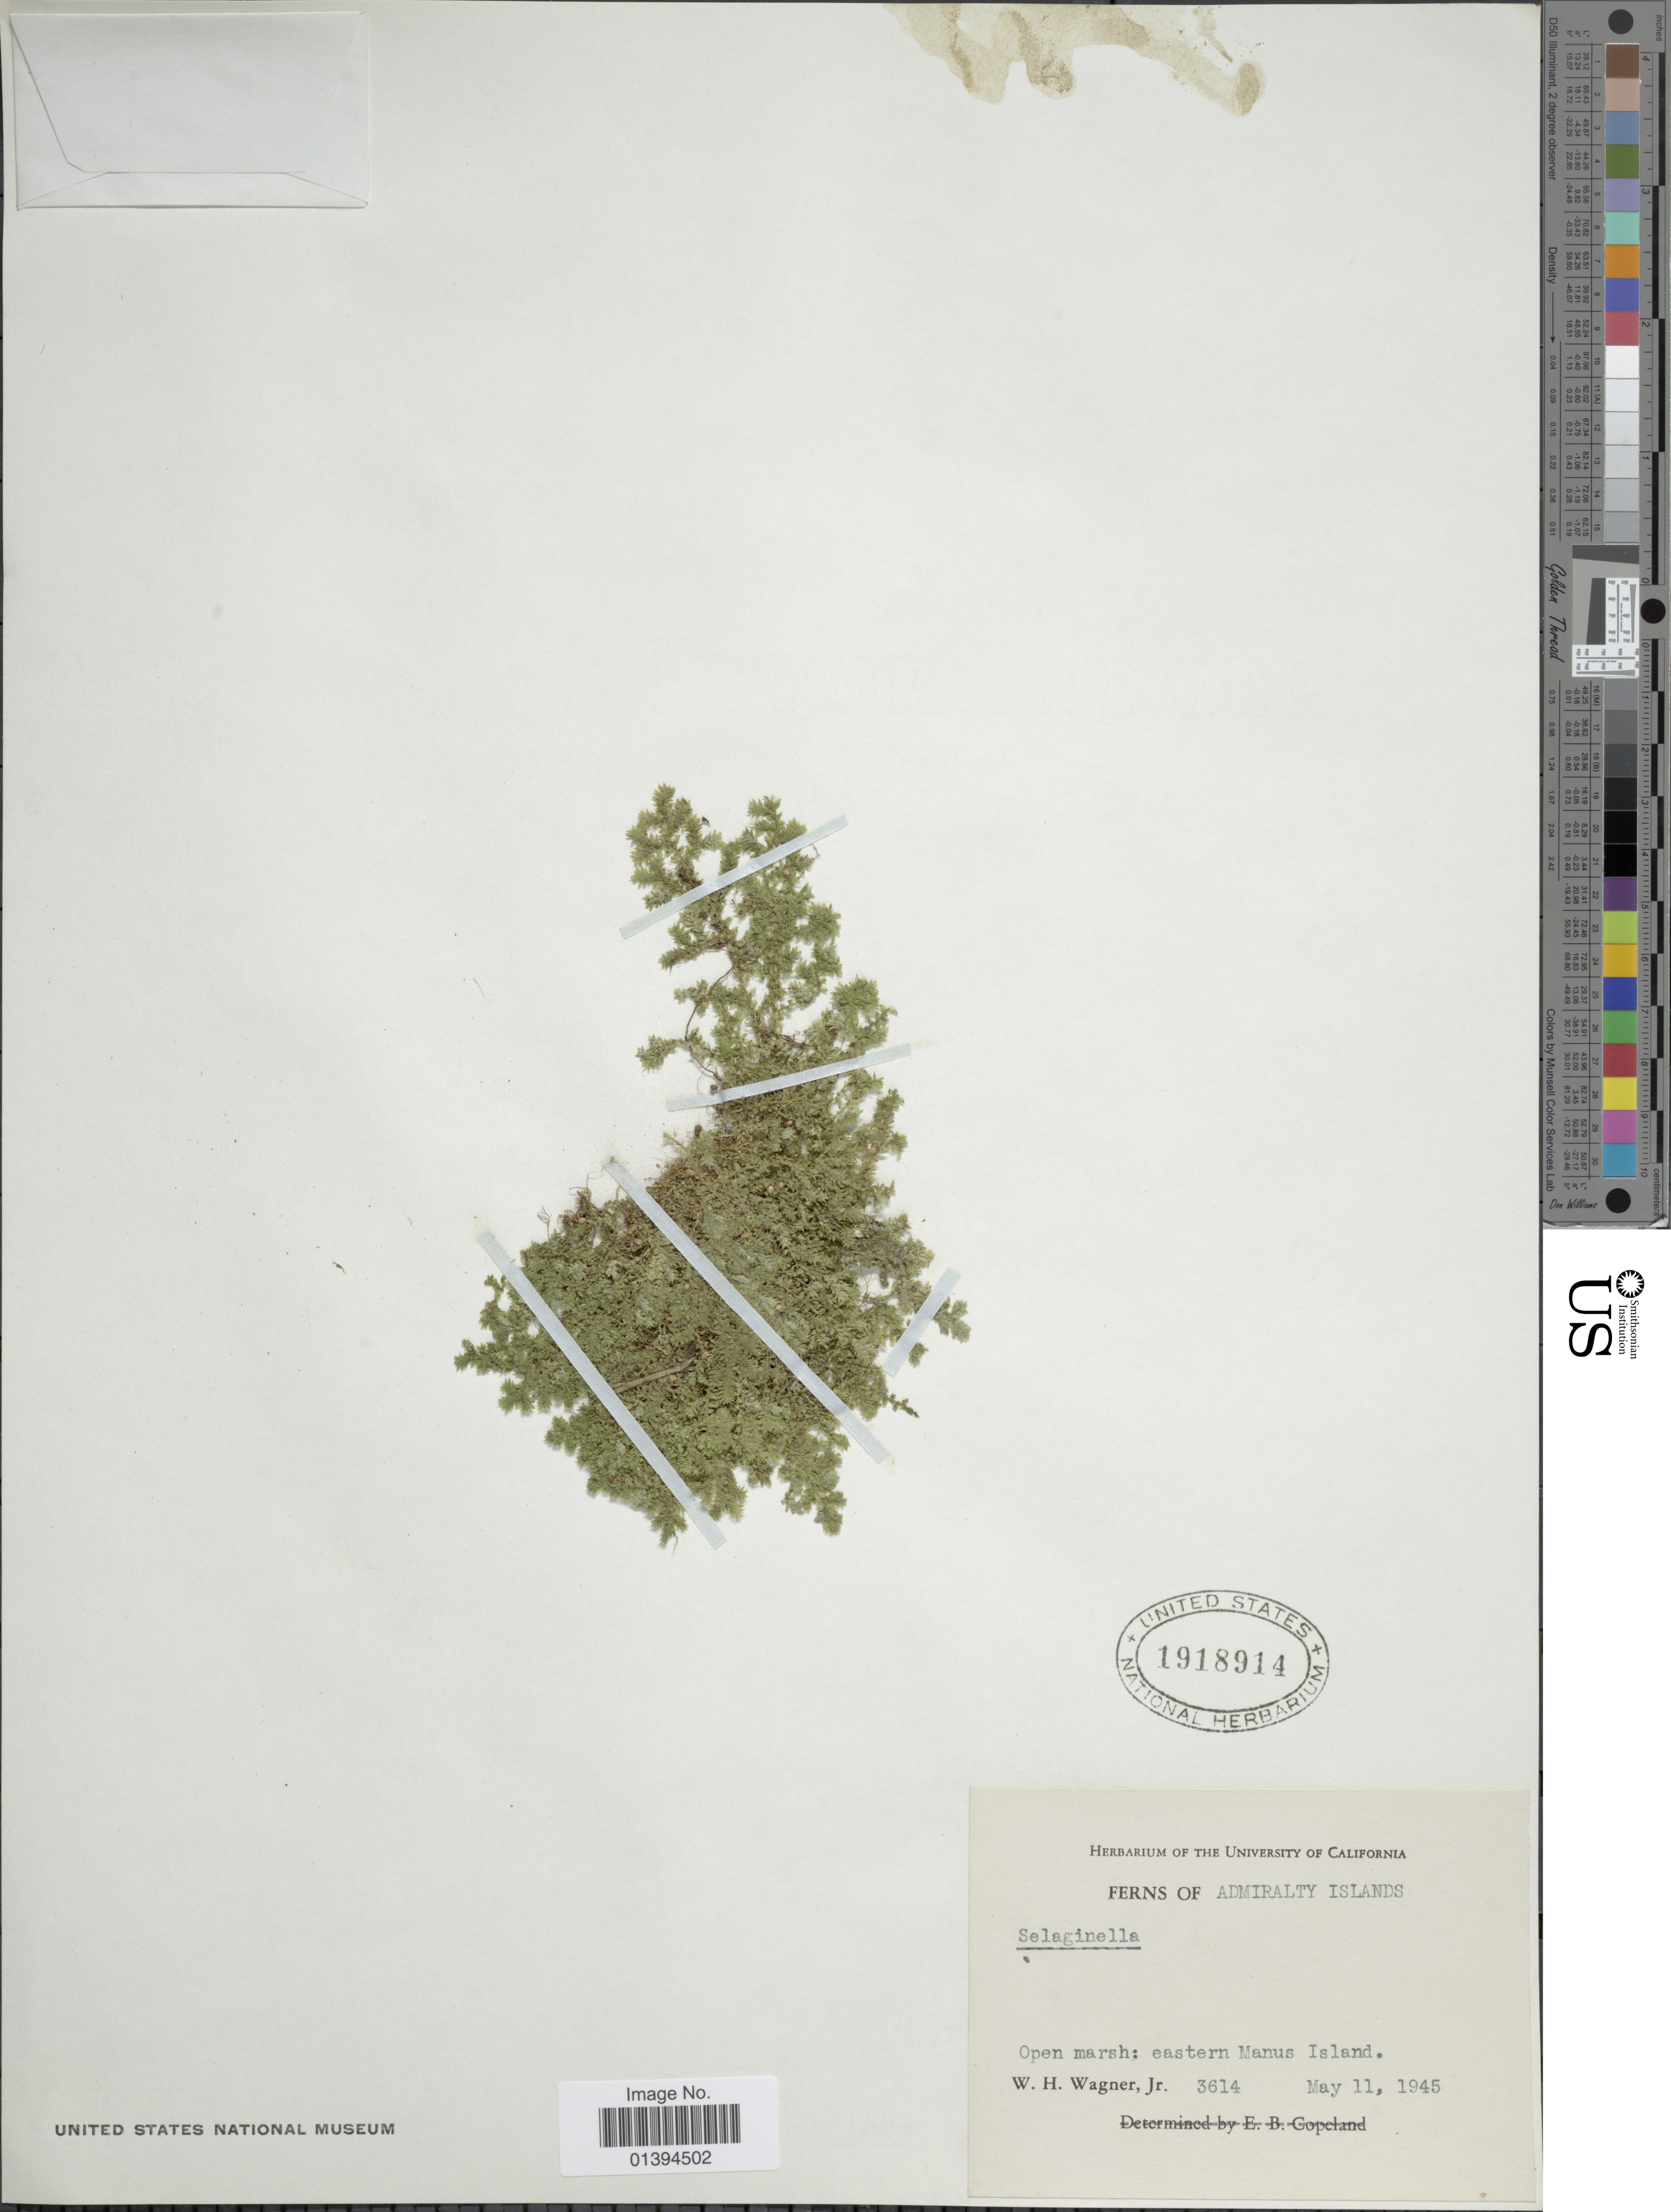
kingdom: Plantae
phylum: Tracheophyta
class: Lycopodiopsida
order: Selaginellales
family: Selaginellaceae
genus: Selaginella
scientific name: Selaginella sp.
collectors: W. H. Wagner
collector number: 3614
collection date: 1945-05-11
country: Papua New Guinea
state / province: Manus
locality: Admiralty Islands, eastern Manus Island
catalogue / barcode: US 1918914